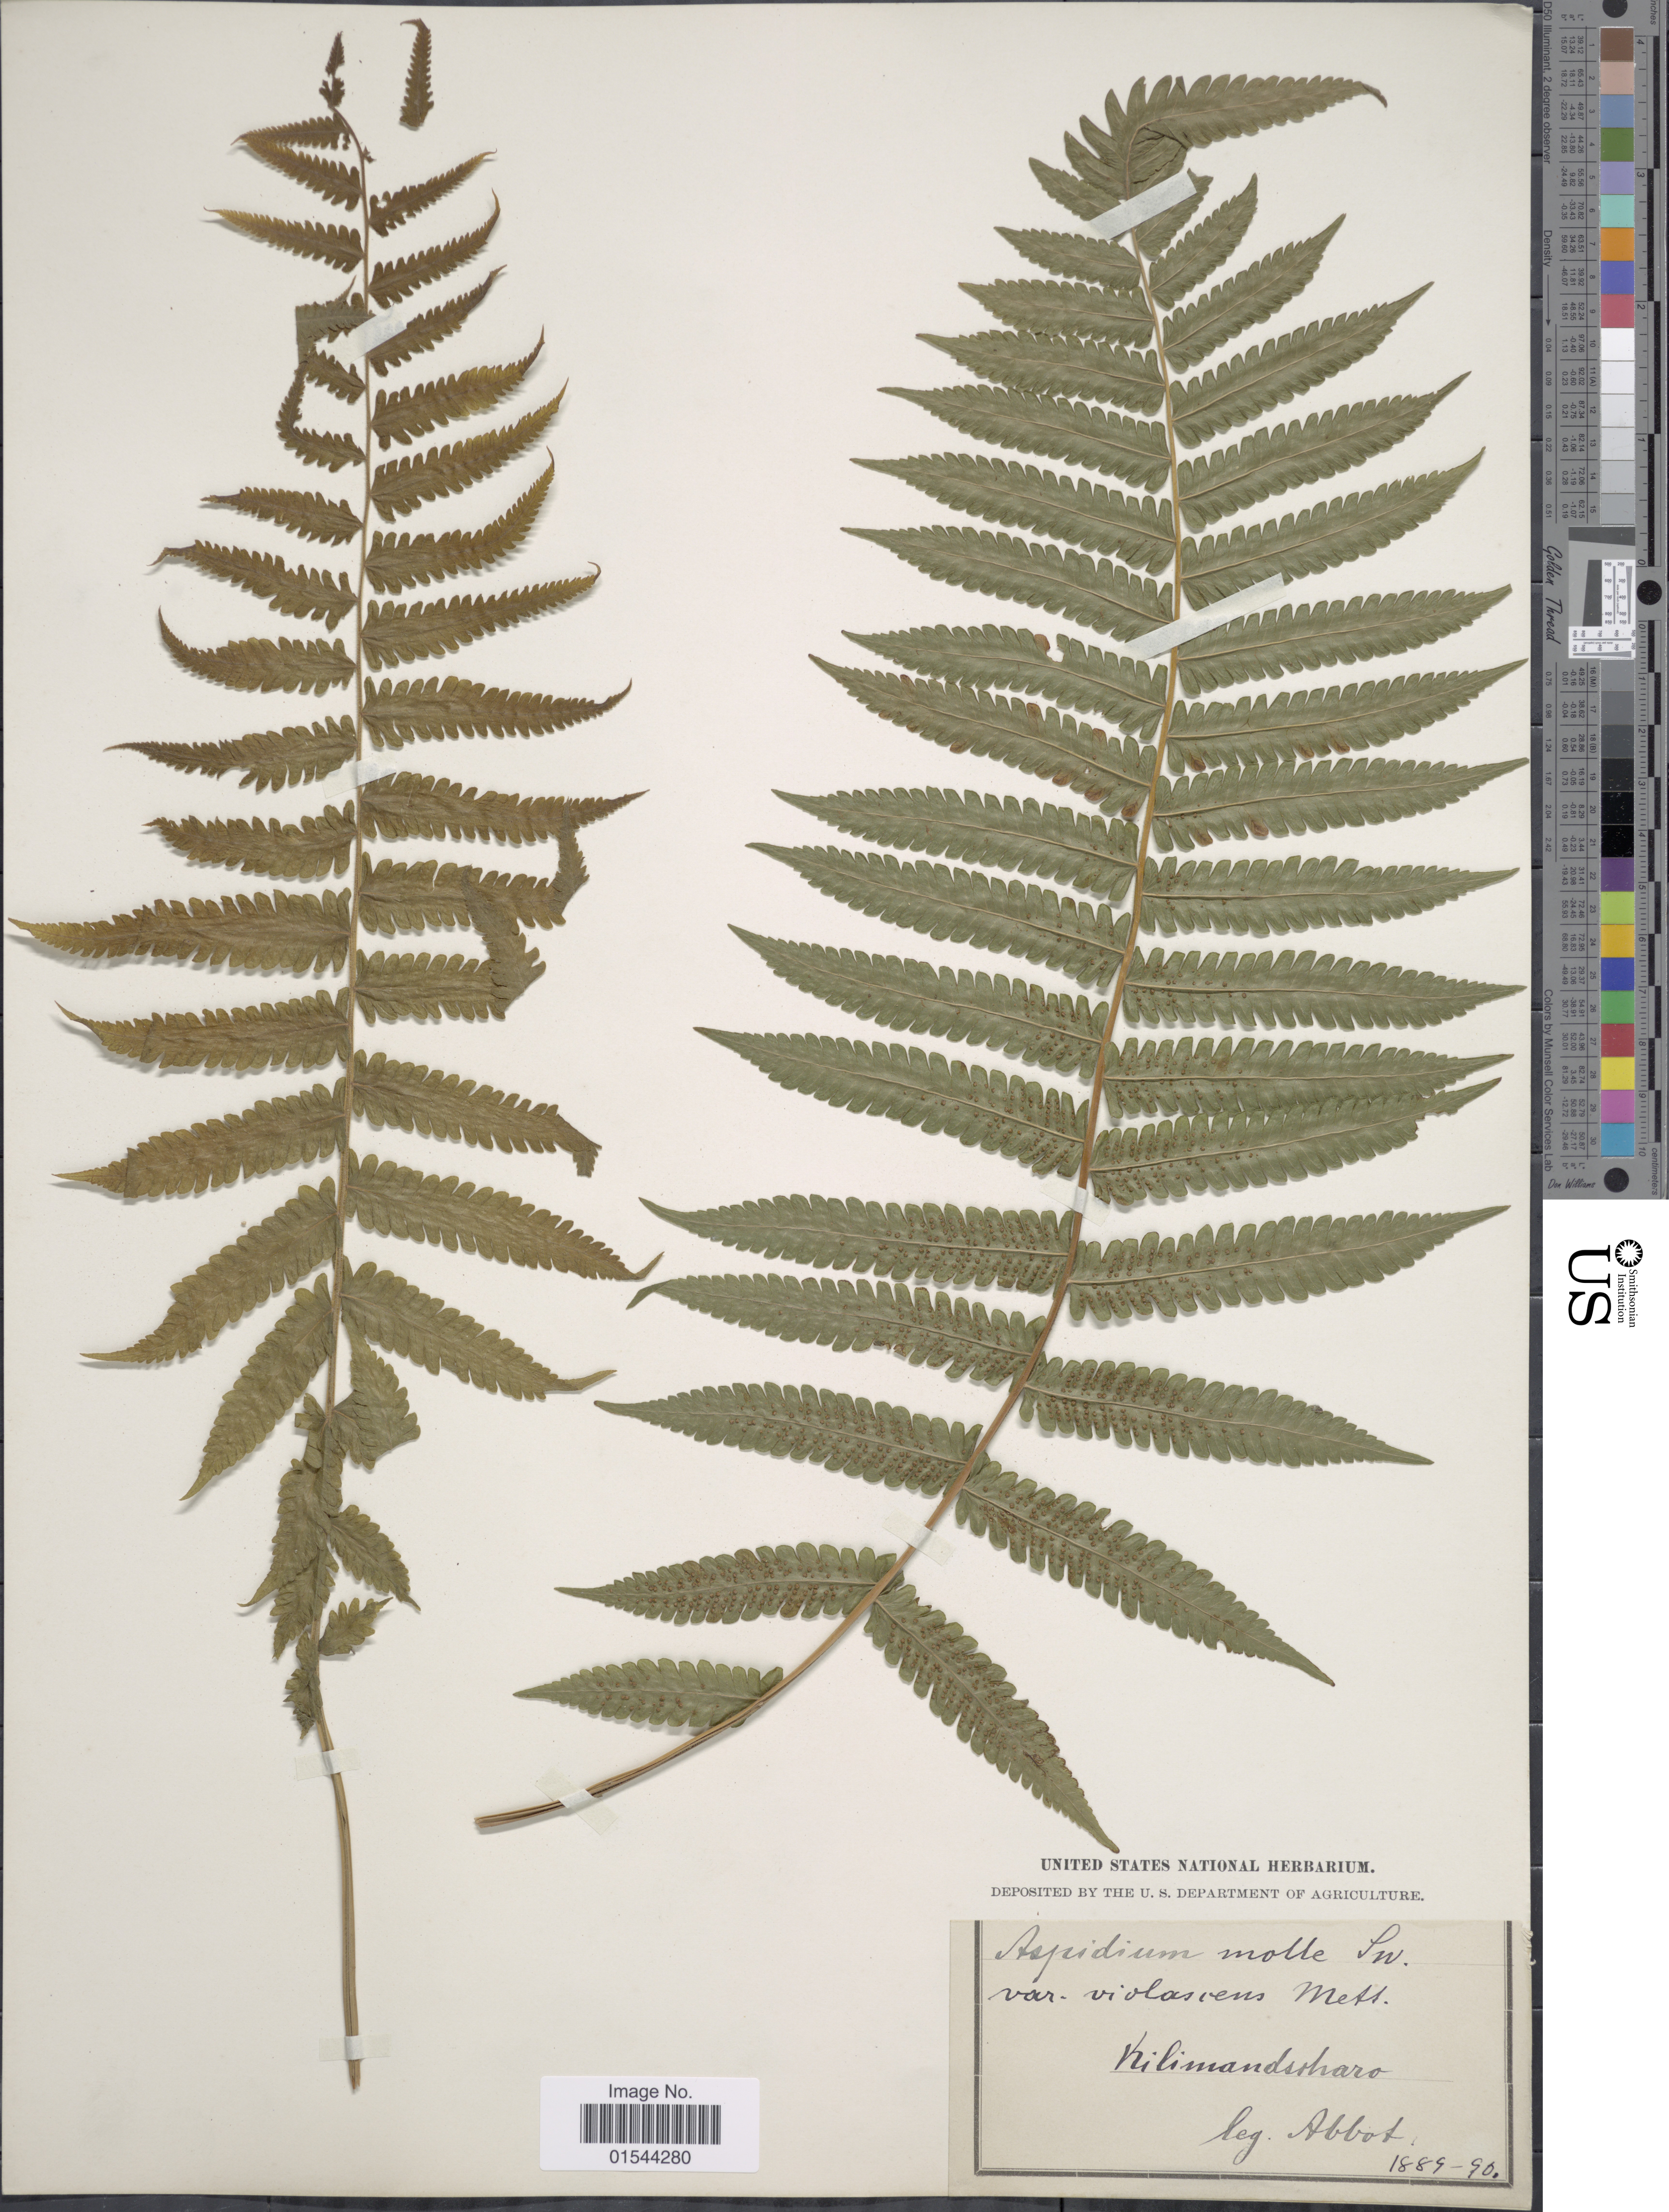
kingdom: Plantae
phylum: Tracheophyta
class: Polypodiopsida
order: Polypodiales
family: Thelypteridaceae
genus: Christella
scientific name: Christella hispidula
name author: (Decne.) Holttum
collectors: -- Abbot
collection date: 1889/1890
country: Tanzania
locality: Kilimandscharo.